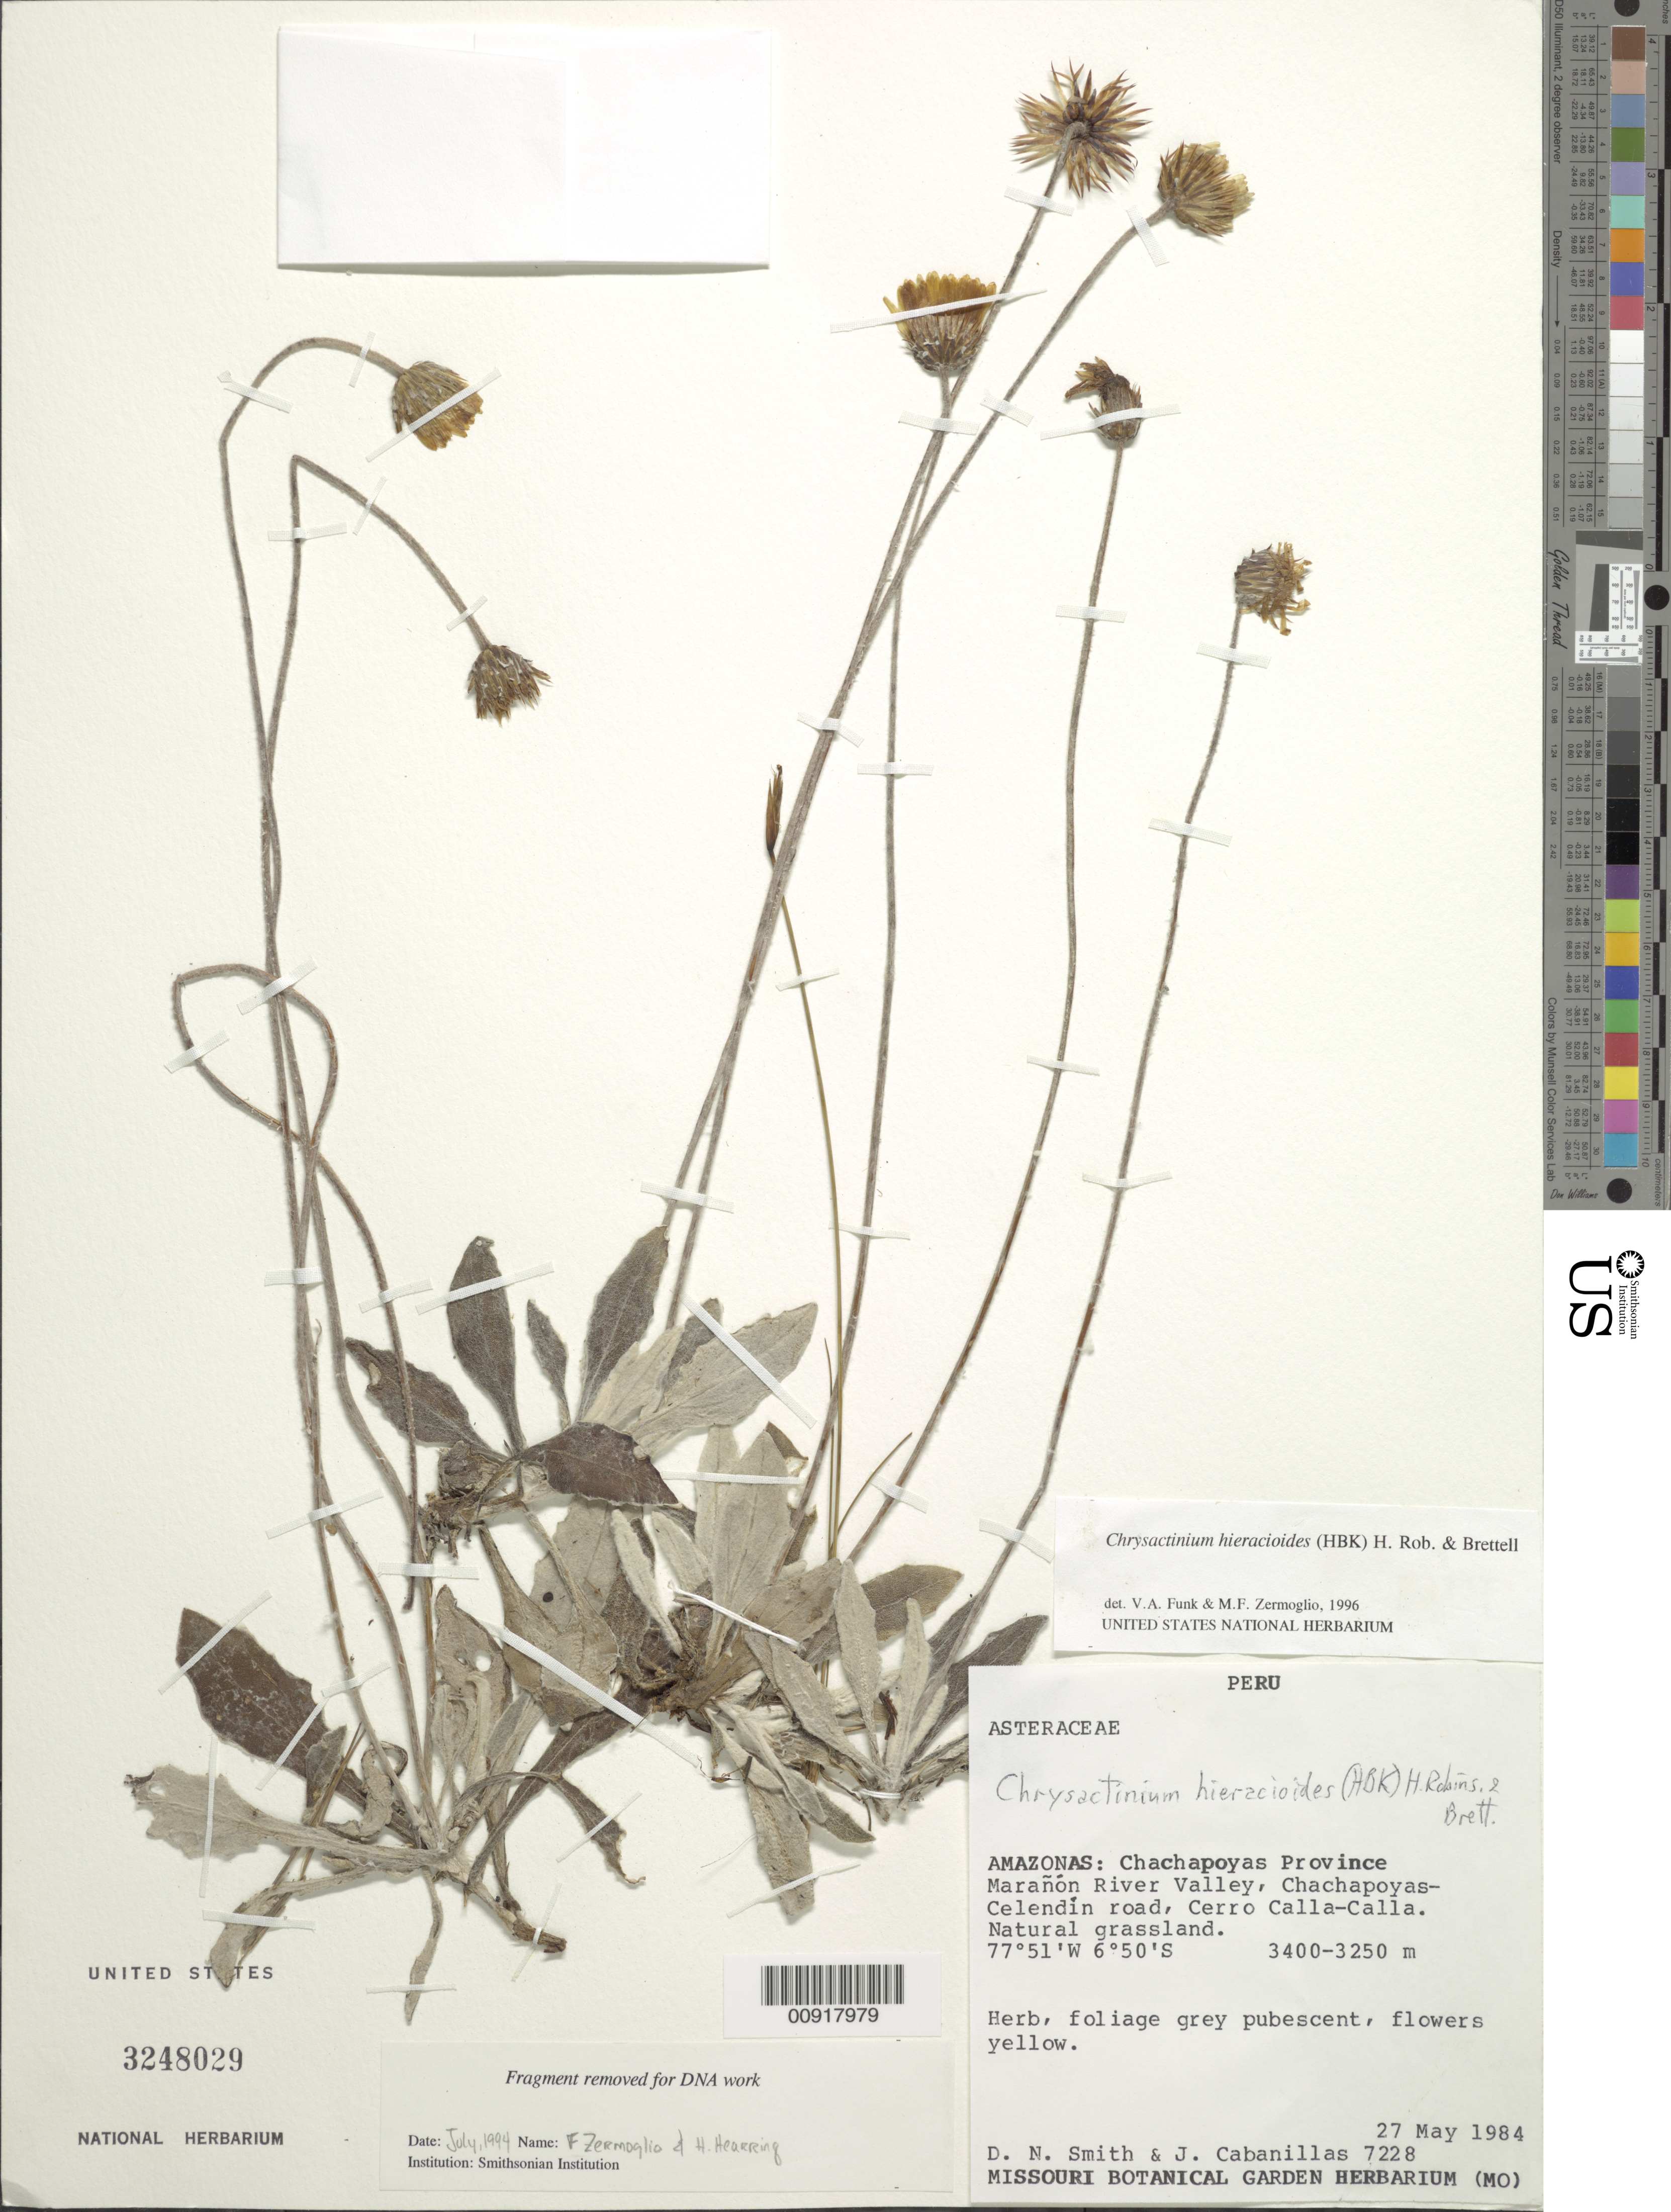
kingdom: Plantae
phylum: Tracheophyta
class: Magnoliopsida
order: Asterales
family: Asteraceae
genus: Chrysactinium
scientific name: Chrysactinium hieracioides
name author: (Kunth) H. Rob. & Brettell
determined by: Funk, V. A.; Zermoglio, M. F.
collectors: D. Smith & J. Cabanillas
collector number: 7228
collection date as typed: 27 May 1984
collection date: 1984-05-27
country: Peru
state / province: Amazonas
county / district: Chachapoyas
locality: Amazonas: Chachapoyas Prov., Merañon River Valley, Chachapoyas - Celendin road, Cerro Calla-Calla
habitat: Natural grassland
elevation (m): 3250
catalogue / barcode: US 3248029